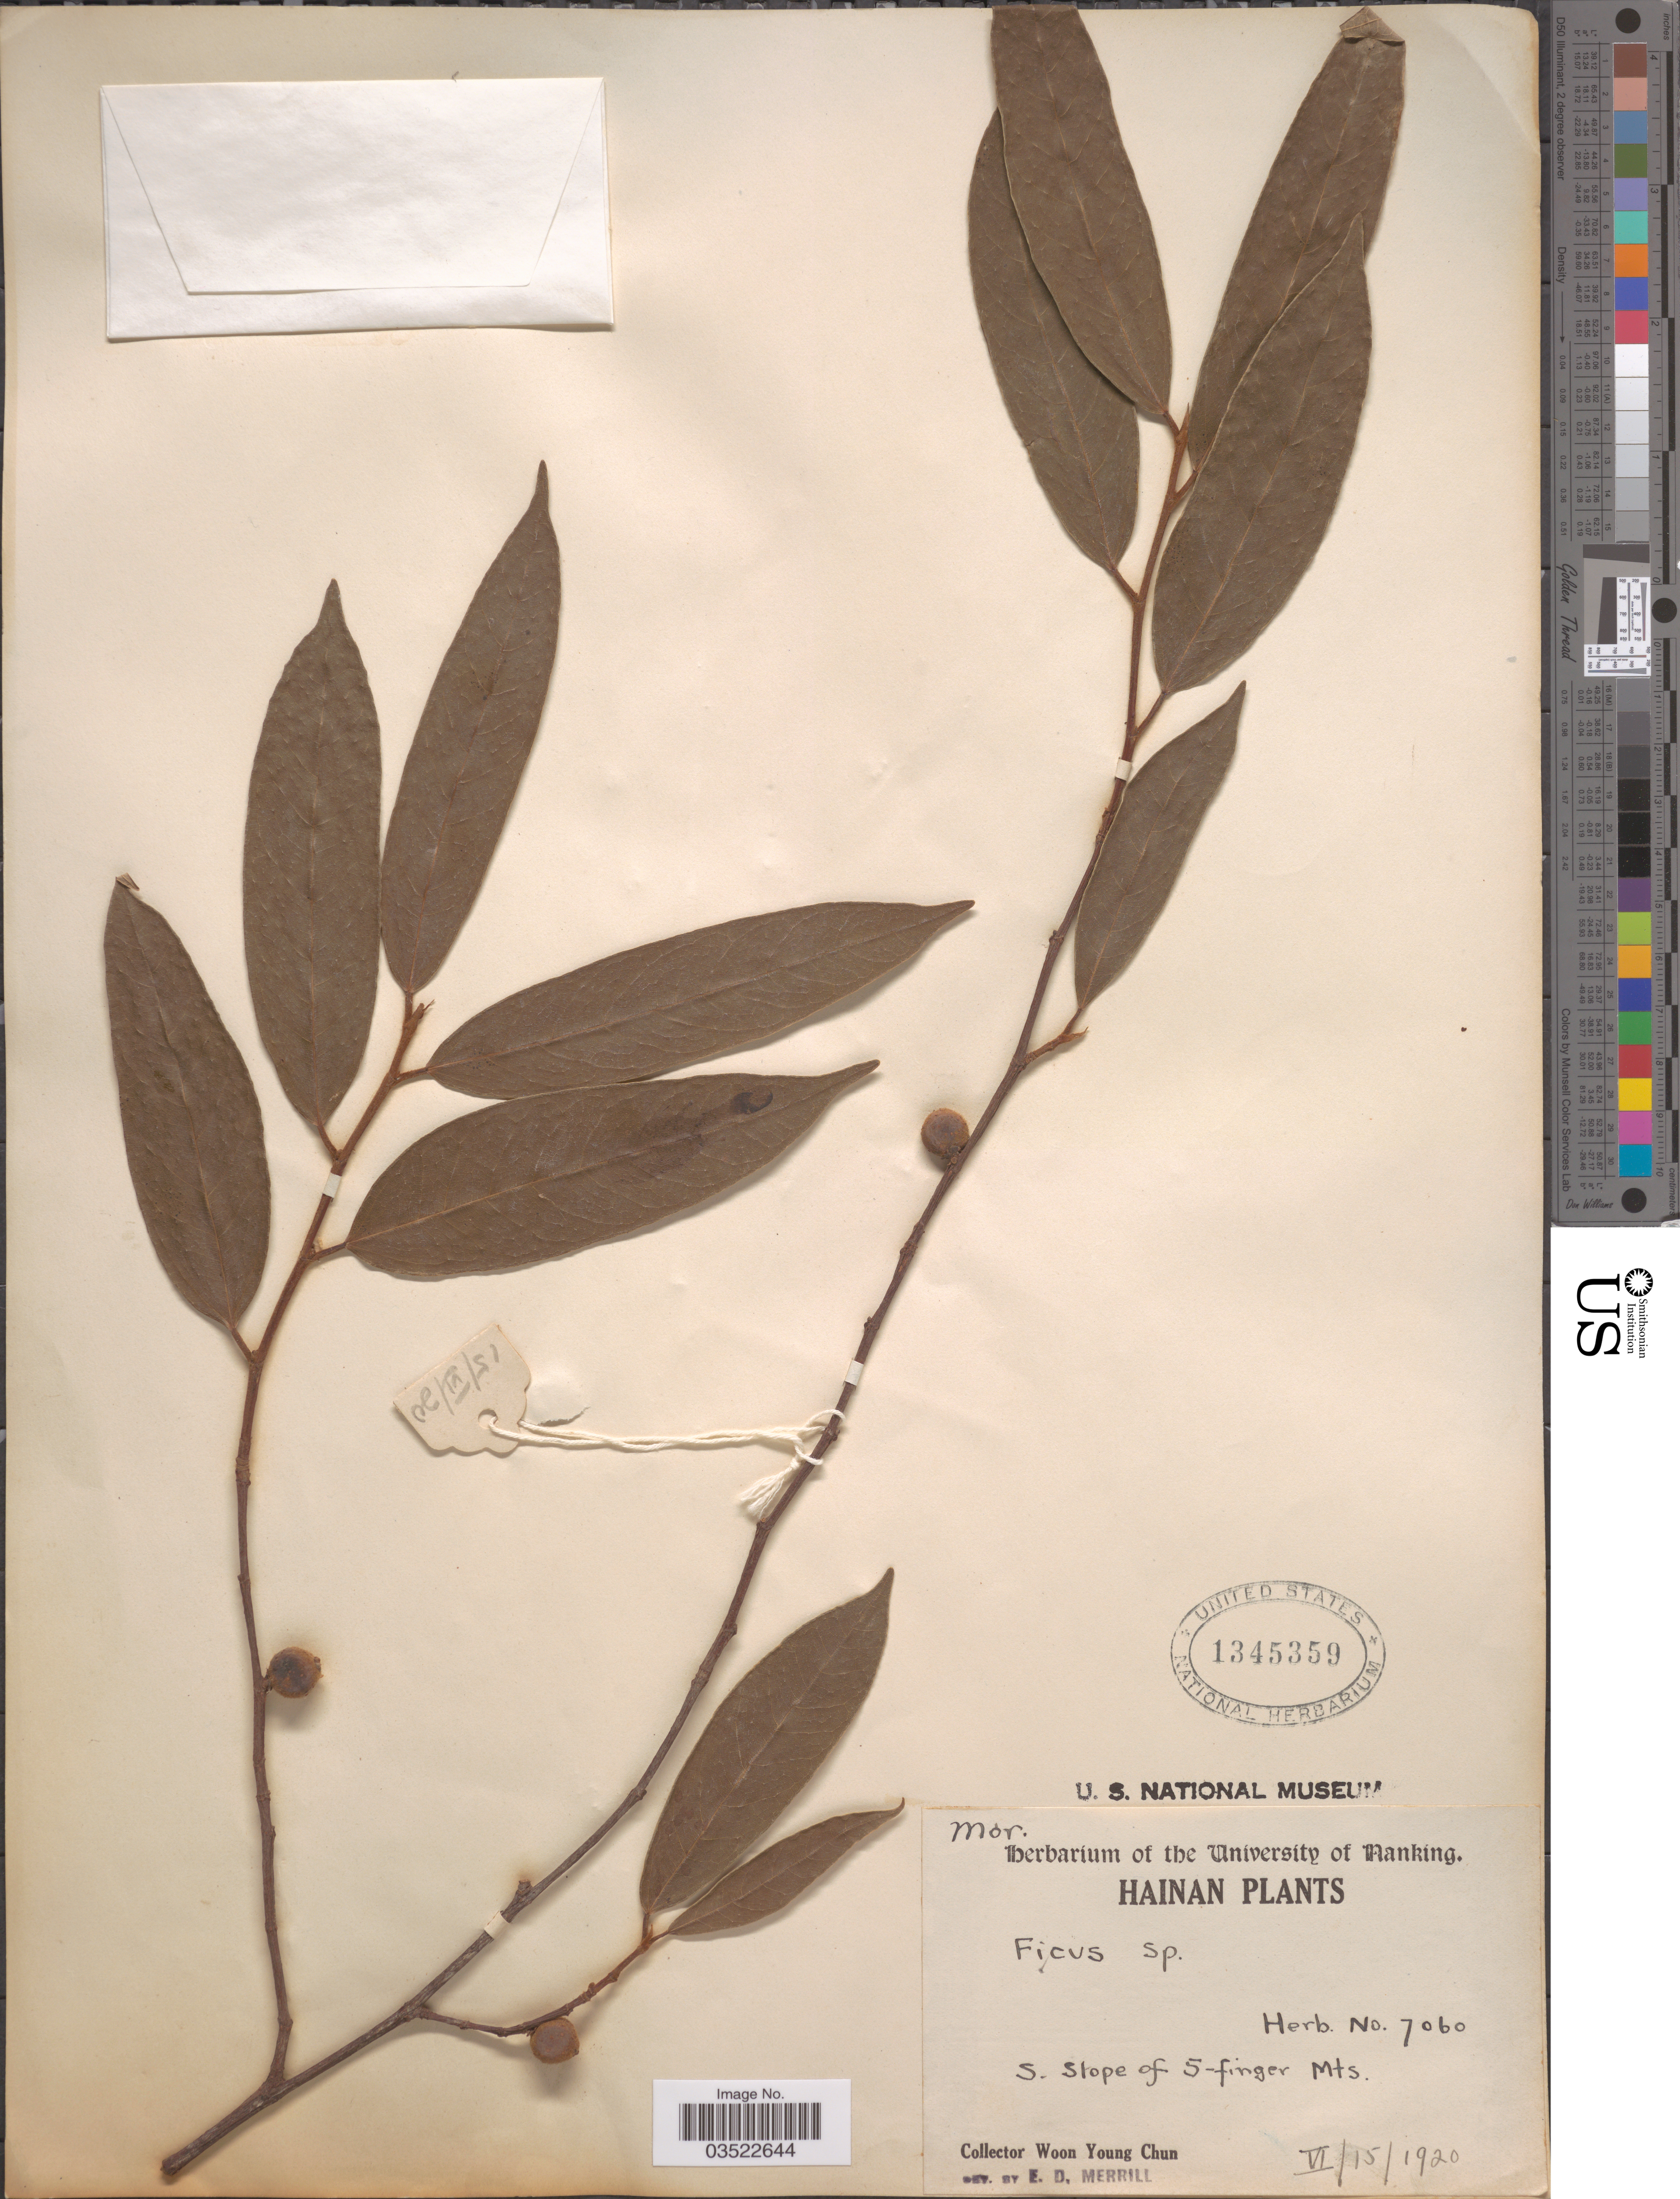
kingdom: Plantae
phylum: Tracheophyta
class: Magnoliopsida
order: Rosales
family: Moraceae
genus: Ficus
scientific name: Ficus sarmentosa var. nipponica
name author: (Franch. & Sav.) Corner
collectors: W. Y. Chun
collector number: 7060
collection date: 1920-06-15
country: China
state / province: Hainan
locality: S. slope of 5-finger Mts.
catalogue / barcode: US 1345359